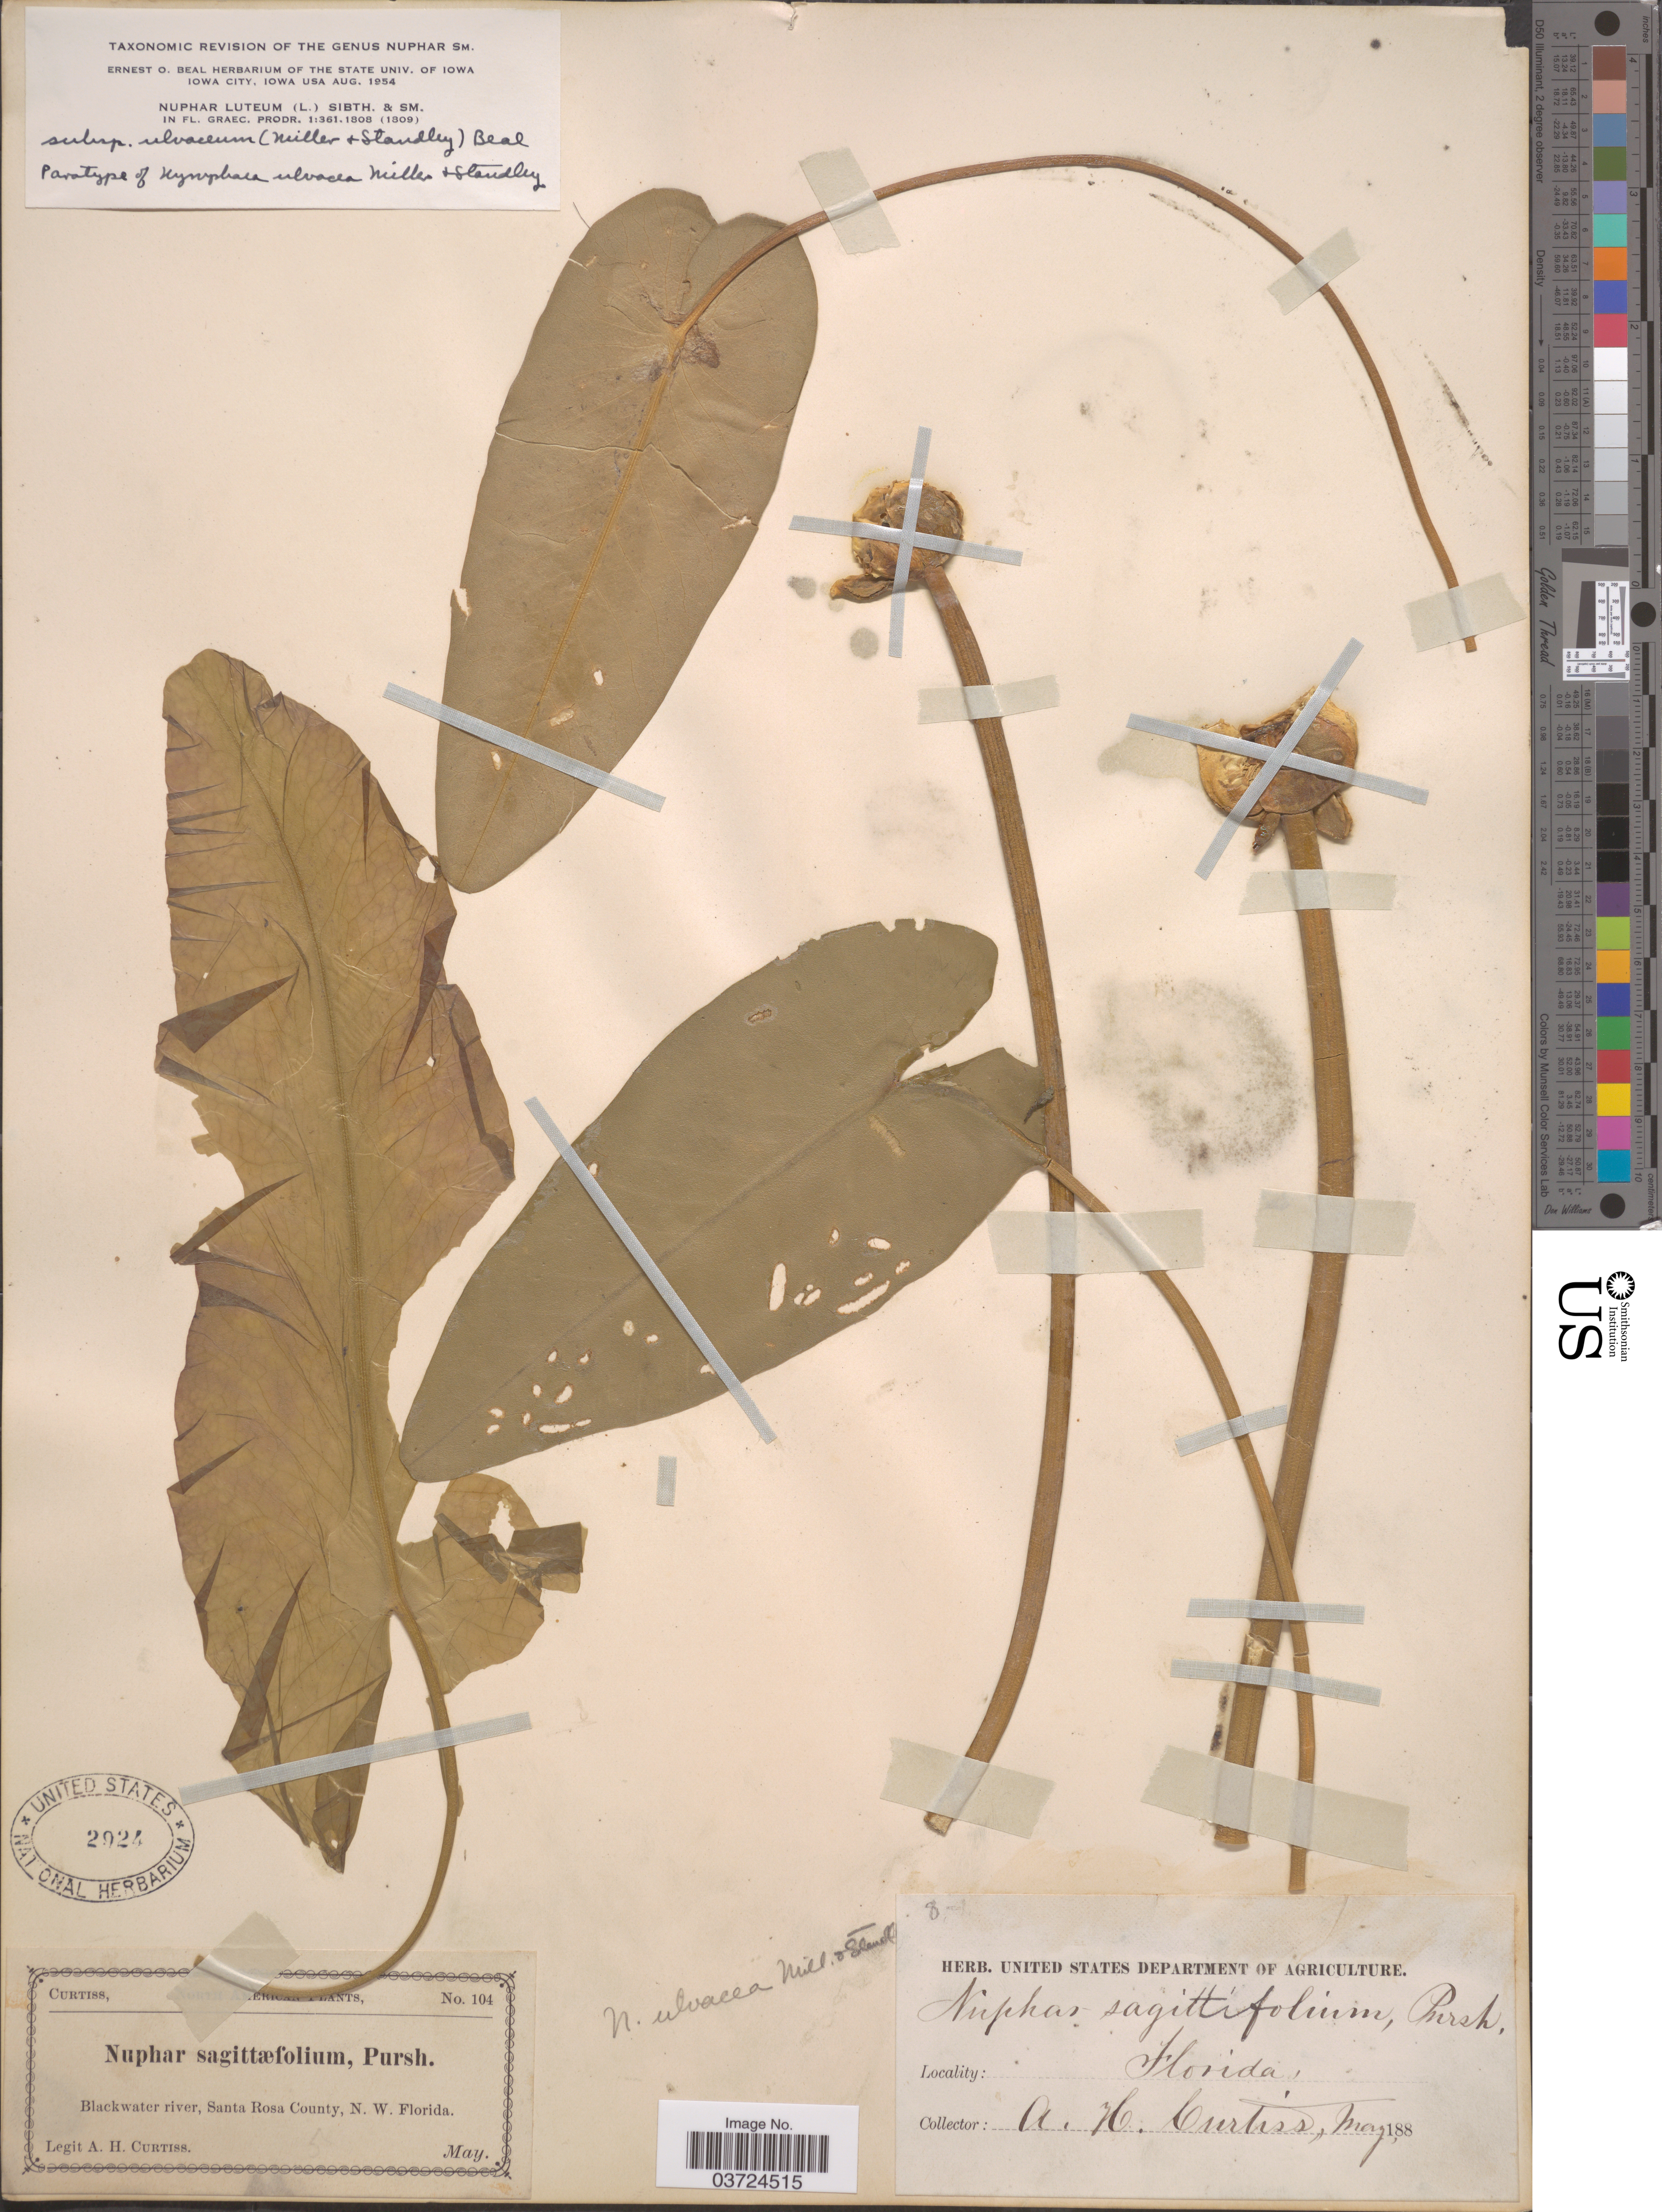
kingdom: Plantae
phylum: Tracheophyta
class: Magnoliopsida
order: Nymphaeales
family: Nymphaeaceae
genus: Nuphar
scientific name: Nuphar lutea subsp. silvaceum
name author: (G.S. Mill. & Standl.) E.O. Beal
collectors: A. H. Curtiss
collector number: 104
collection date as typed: May 188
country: United States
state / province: Florida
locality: Blackwater river, Santa Rosa County, N. W. Florida.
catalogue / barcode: US 2924